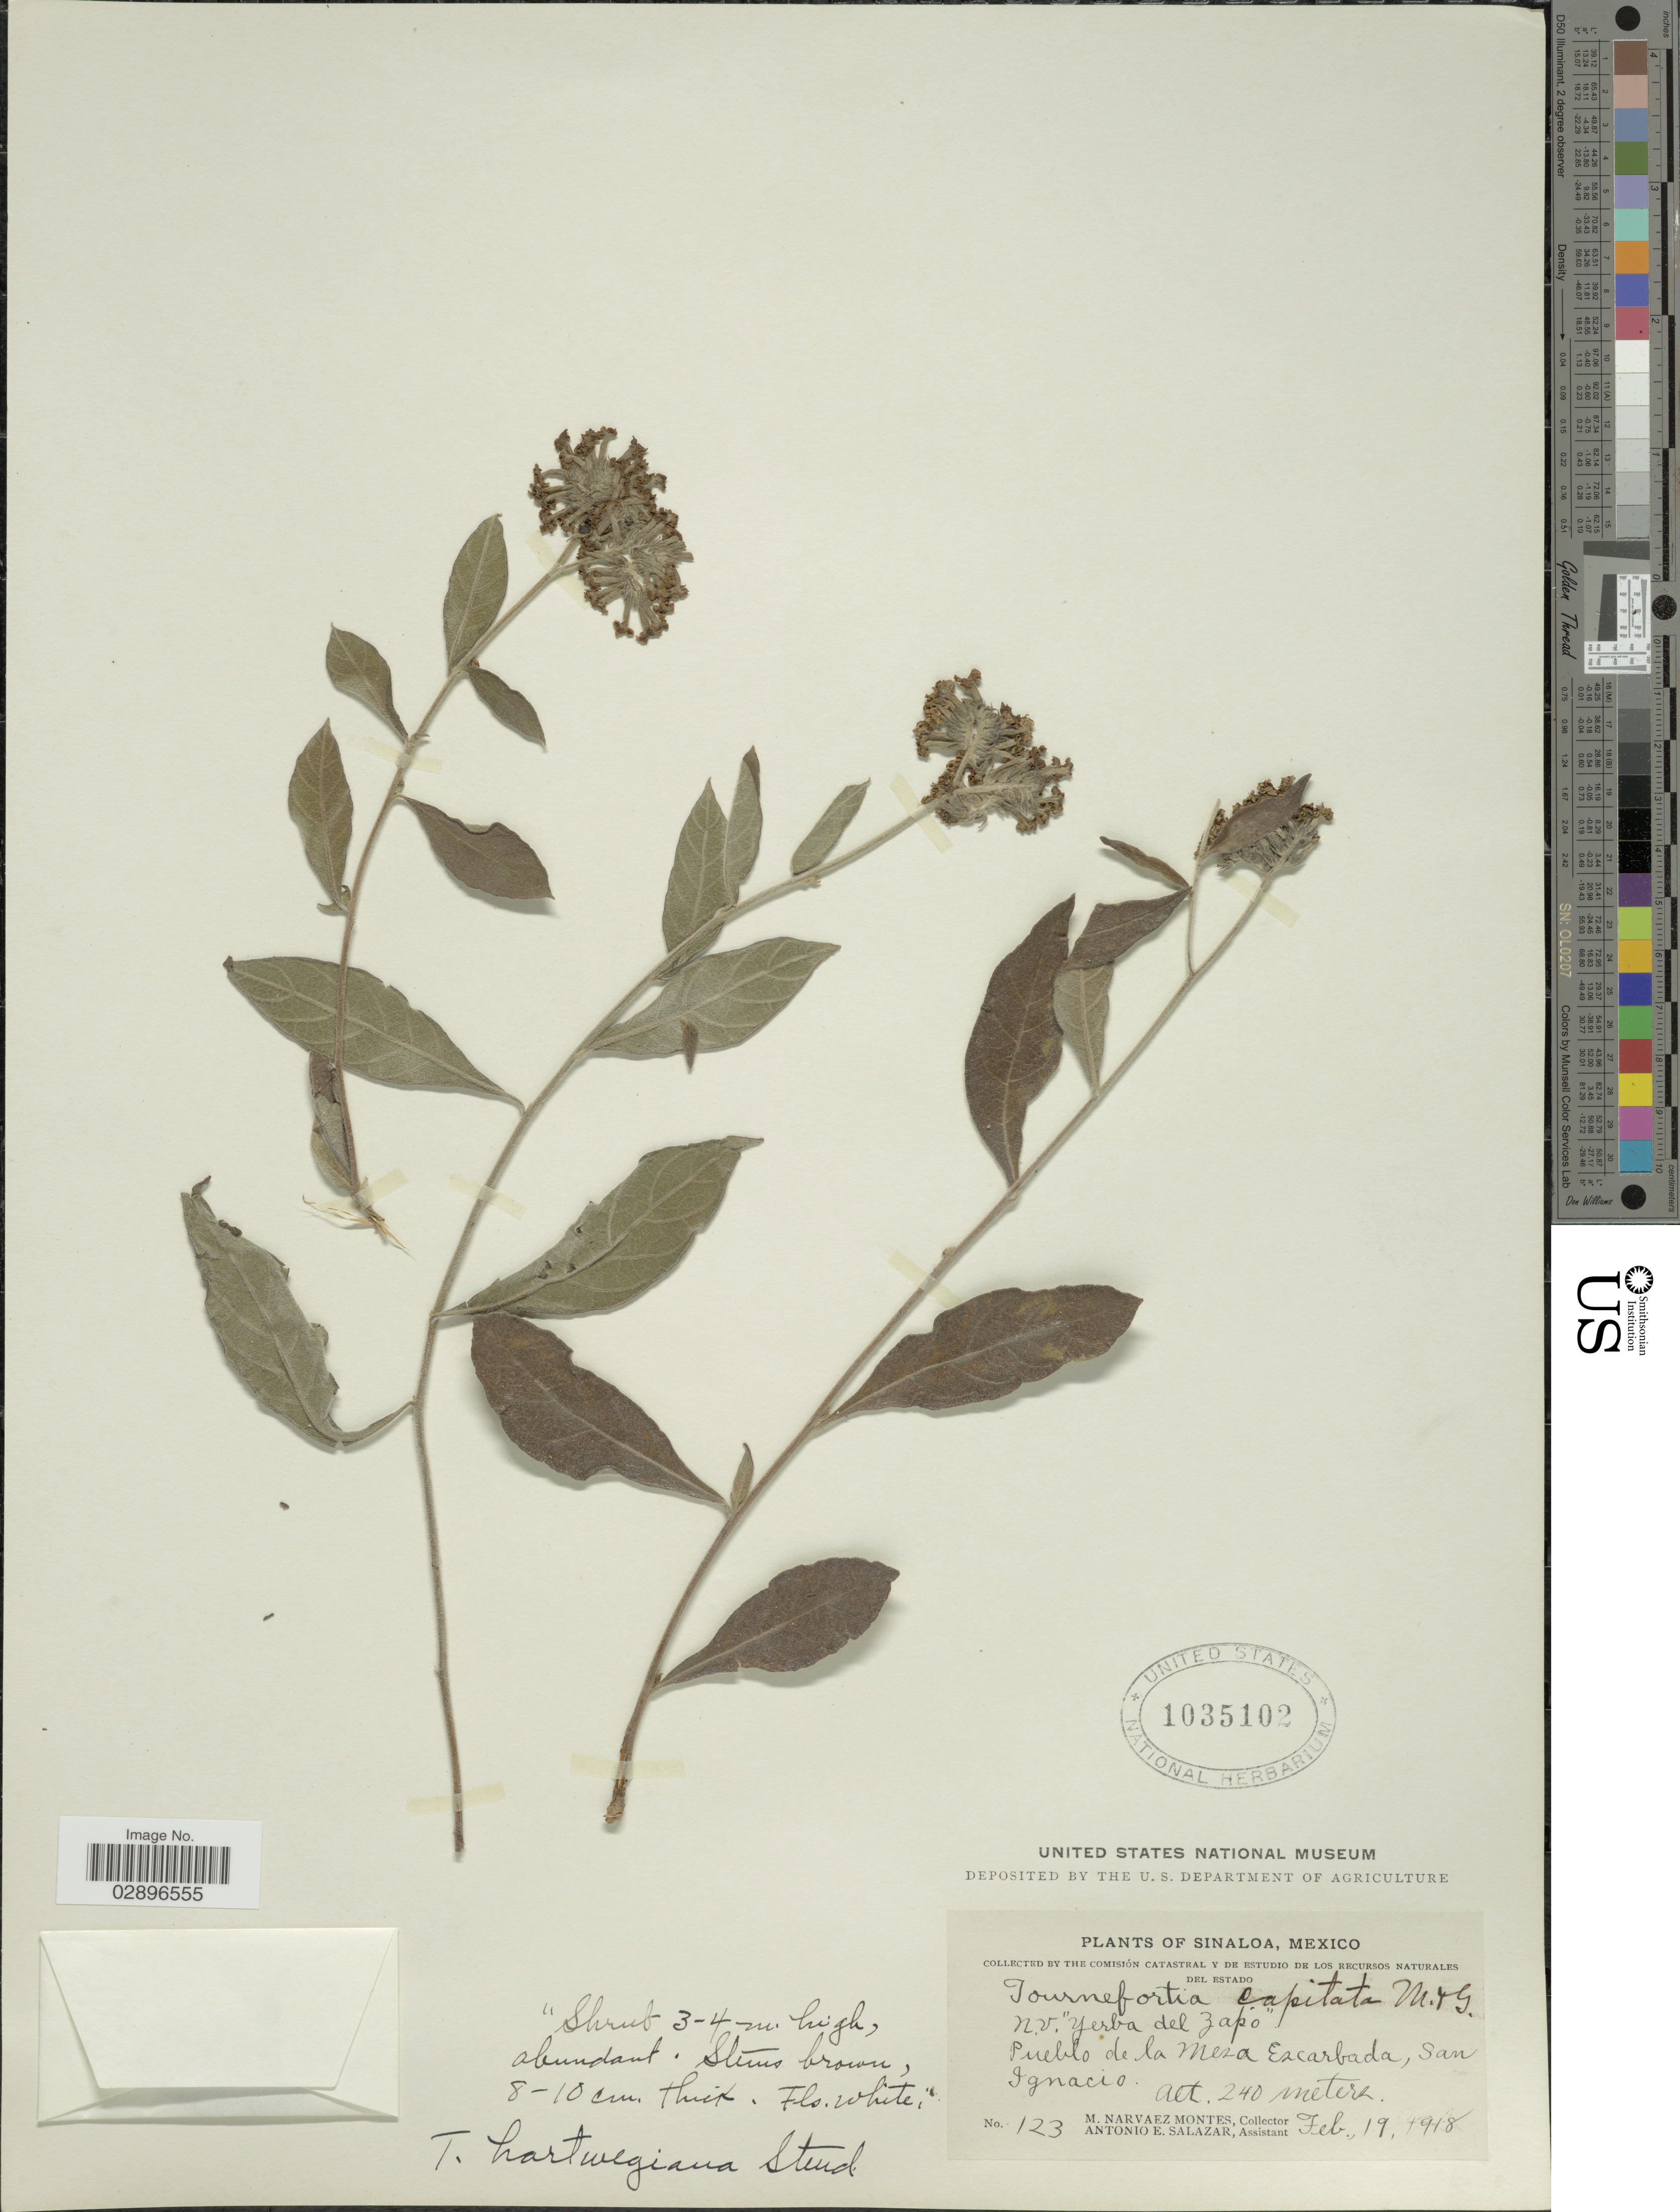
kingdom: Plantae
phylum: Tracheophyta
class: Magnoliopsida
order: Boraginales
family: Heliotropiaceae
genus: Tournefortia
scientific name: Tournefortia hartwegiana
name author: Steud.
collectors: M. Narvaez-Montes & A. E. Salazar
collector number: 123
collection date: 1918-02-19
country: Mexico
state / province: Sinaloa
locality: Pueblo de la Mesa Escarbada, San Ignacio.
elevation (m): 240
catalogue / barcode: US 1035102